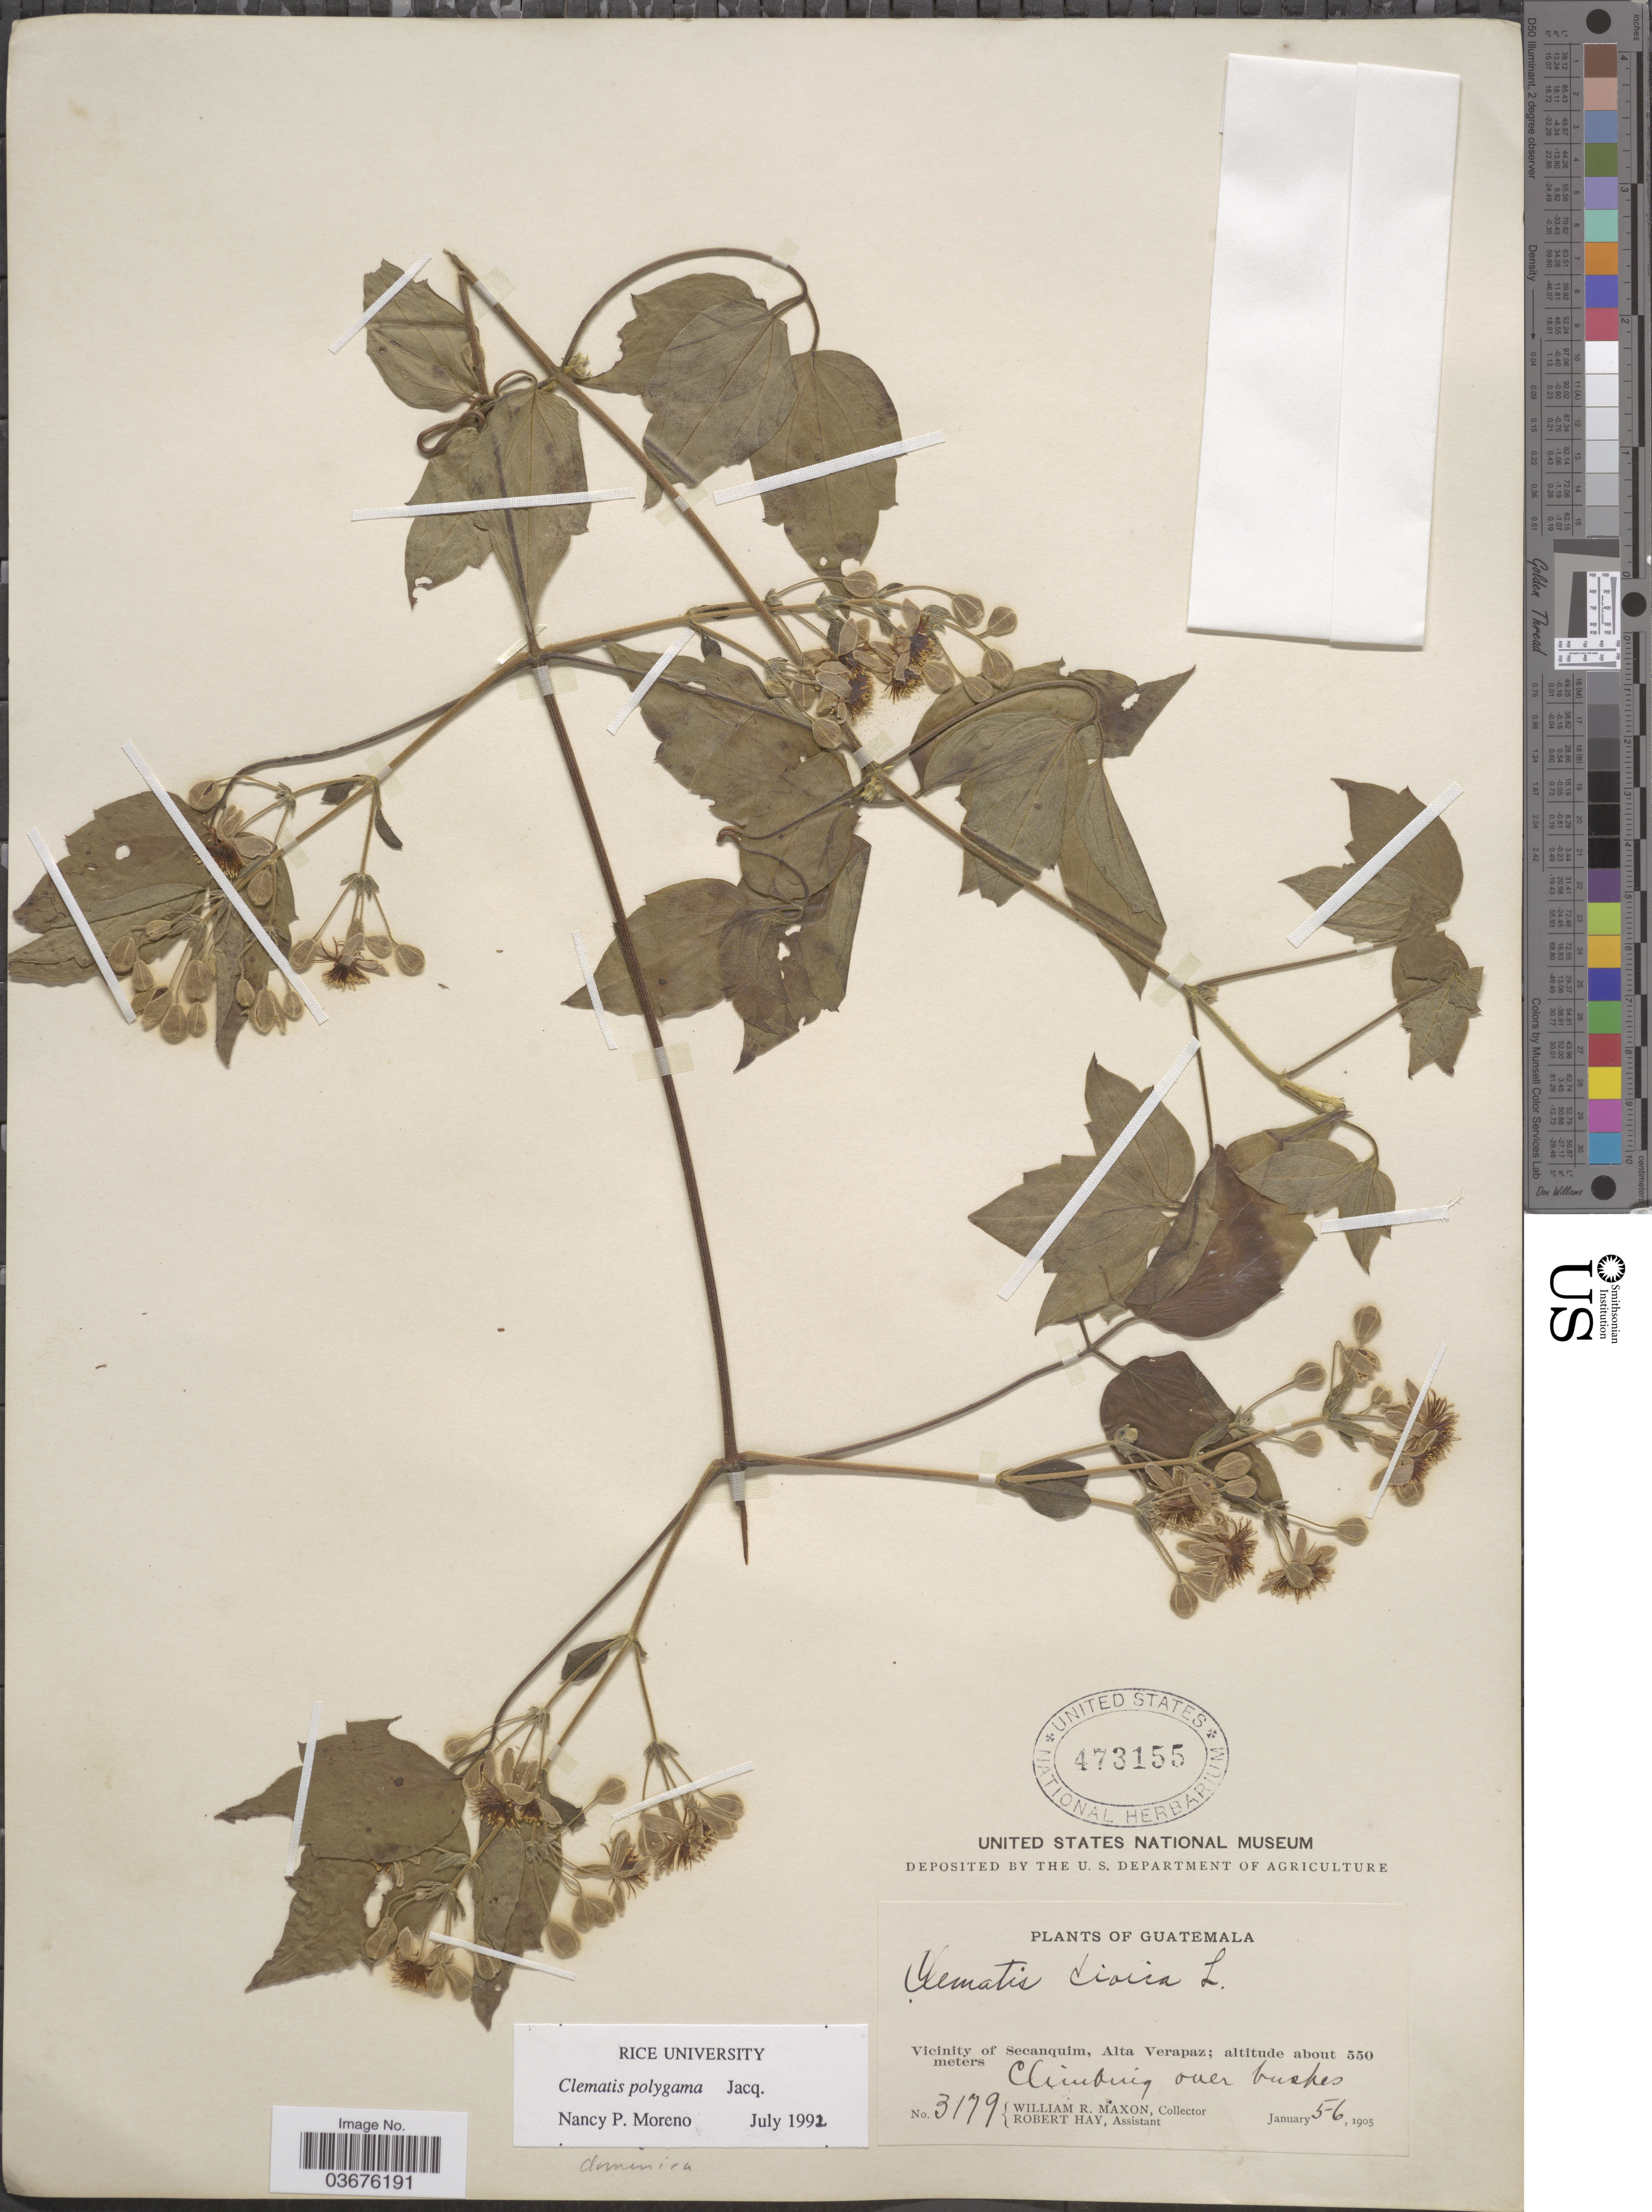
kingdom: Plantae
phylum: Tracheophyta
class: Magnoliopsida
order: Ranunculales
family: Ranunculaceae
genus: Clematis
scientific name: Clematis polygama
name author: Jacq.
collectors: W. R. Maxon & R. Hay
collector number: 3179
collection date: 1905-01-05/1905-01-06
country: Guatemala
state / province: Alta Verapaz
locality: Vicinity of Secanquim.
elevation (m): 550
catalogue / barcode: US 473155